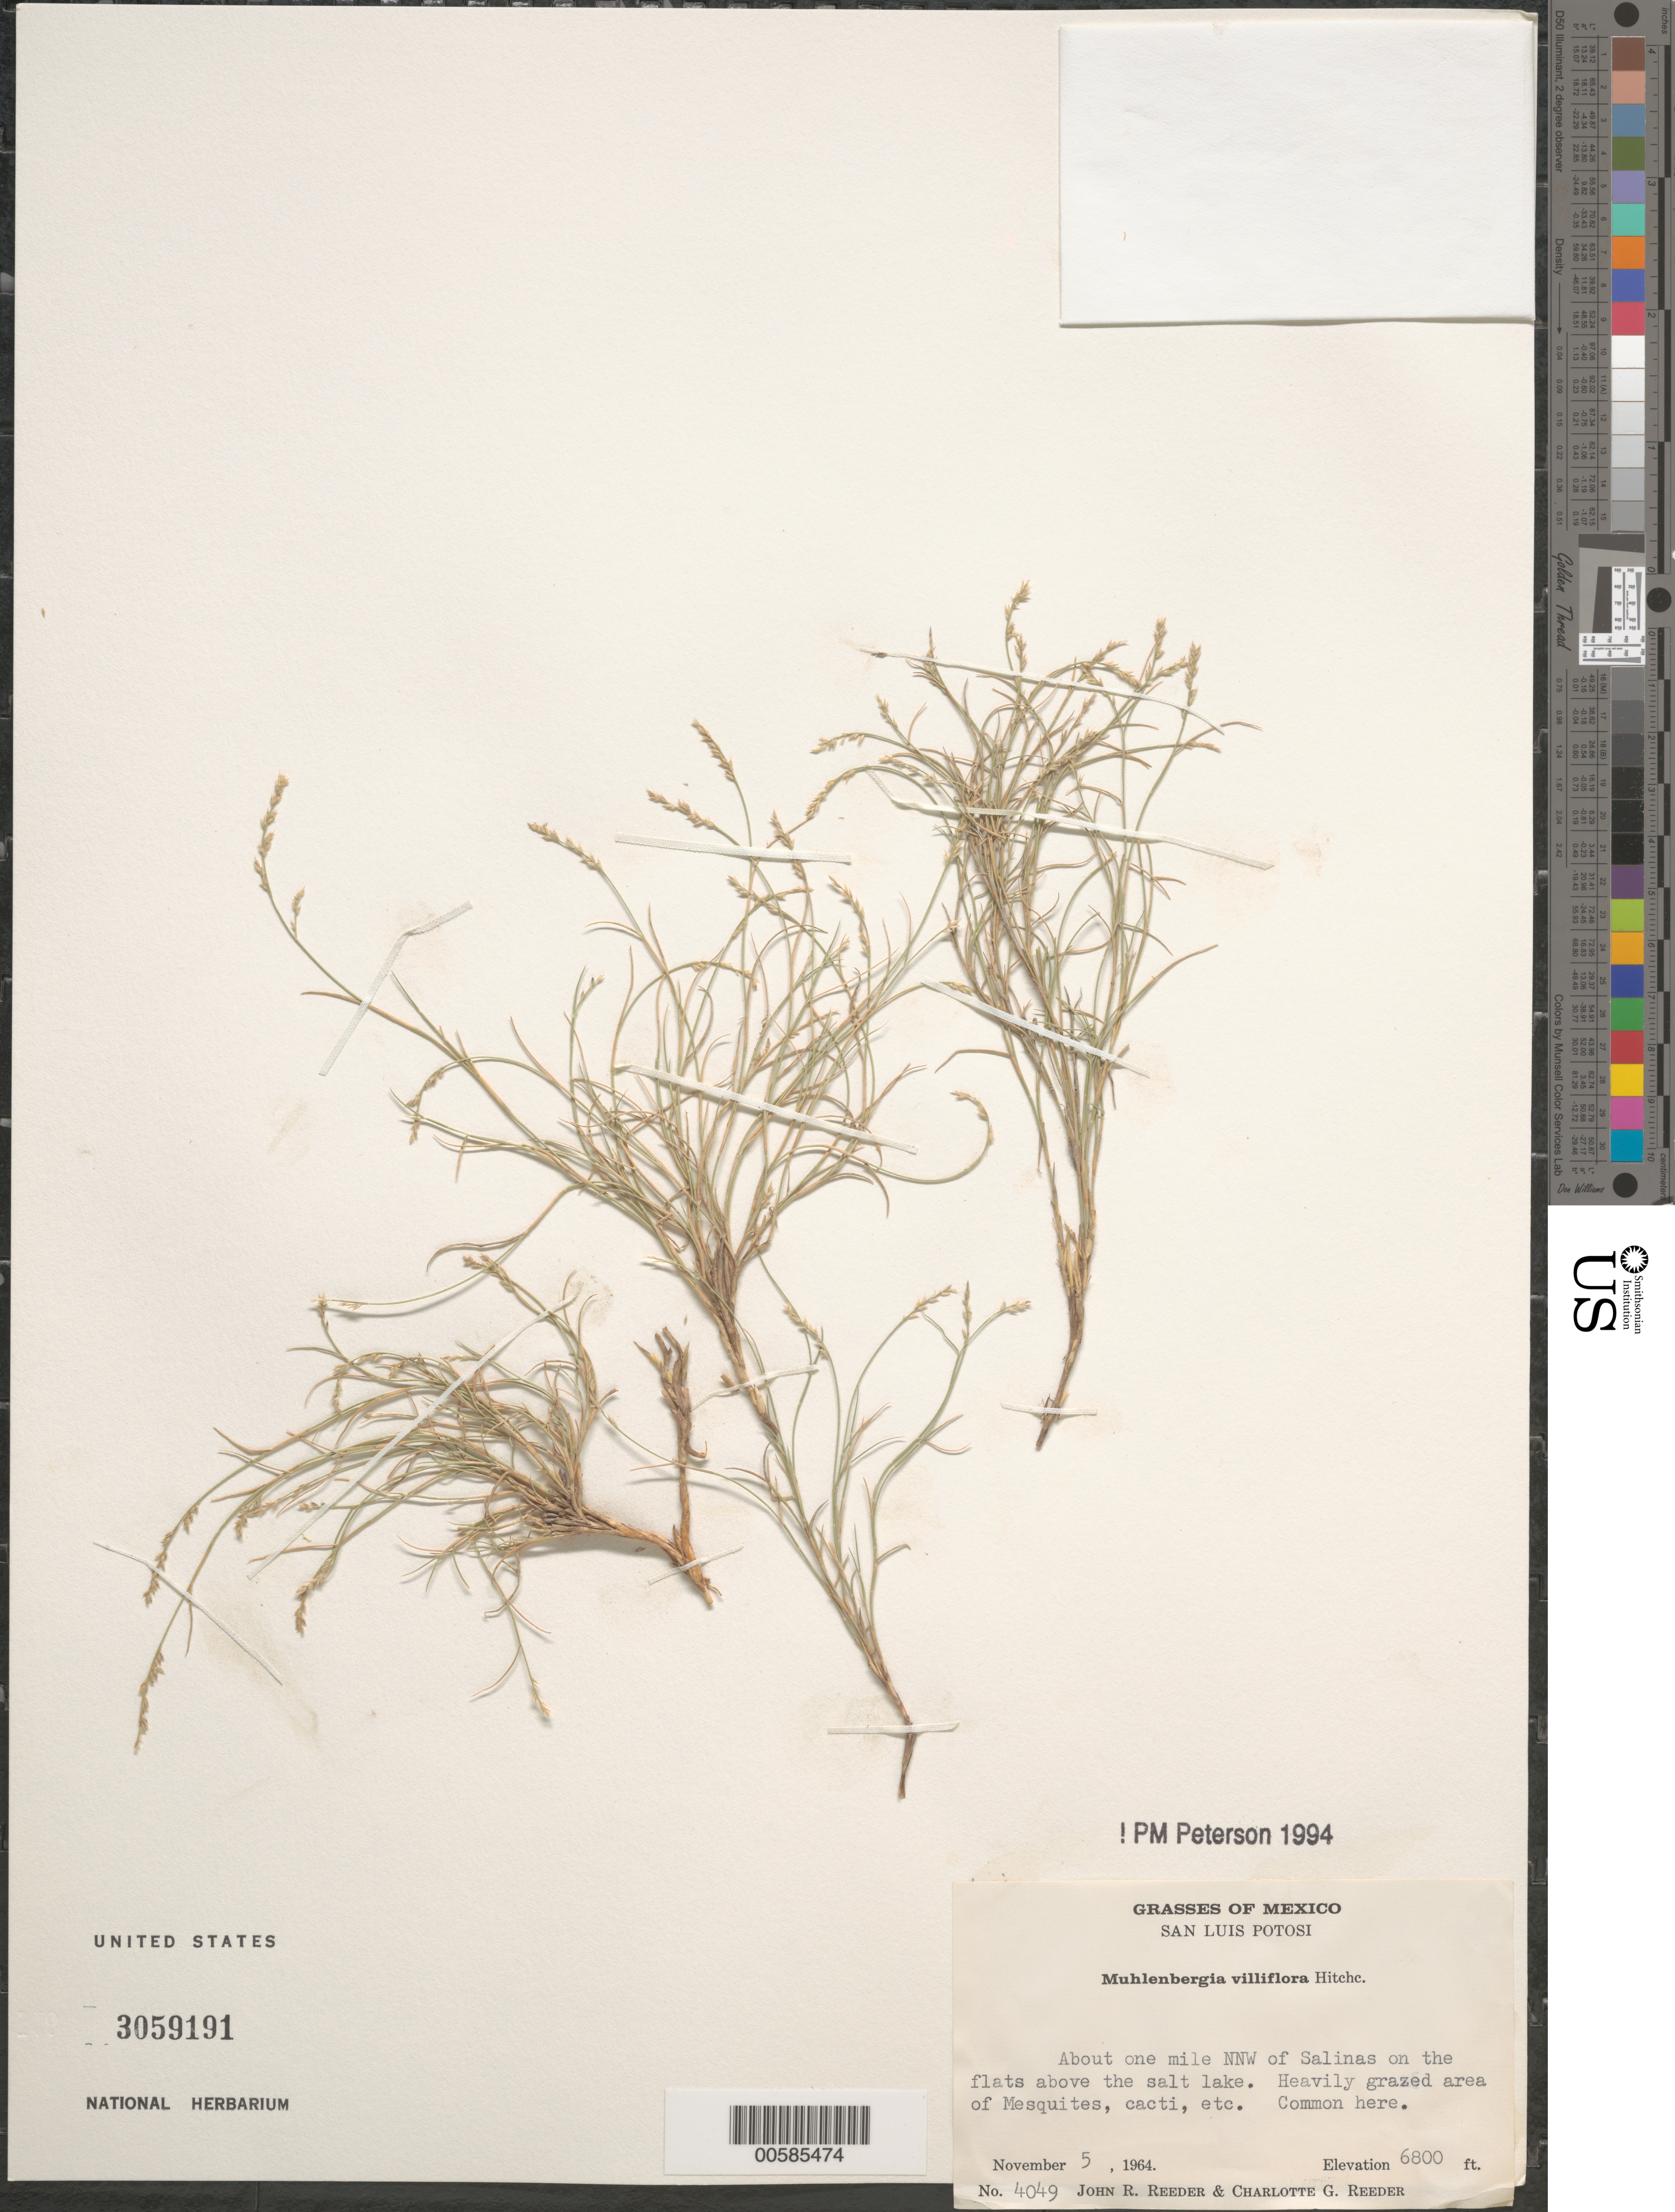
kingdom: Plantae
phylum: Tracheophyta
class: Liliopsida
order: Poales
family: Poaceae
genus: Muhlenbergia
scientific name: Muhlenbergia villiflora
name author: Hitchc.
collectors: J. R. Reeder & C. G. Reeder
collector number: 4049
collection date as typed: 5 Nov 1964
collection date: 1964-11-05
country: Mexico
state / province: San Luis Potosi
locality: Ca 1 mi NNW of Salinas.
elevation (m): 2073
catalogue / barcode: US 3059191